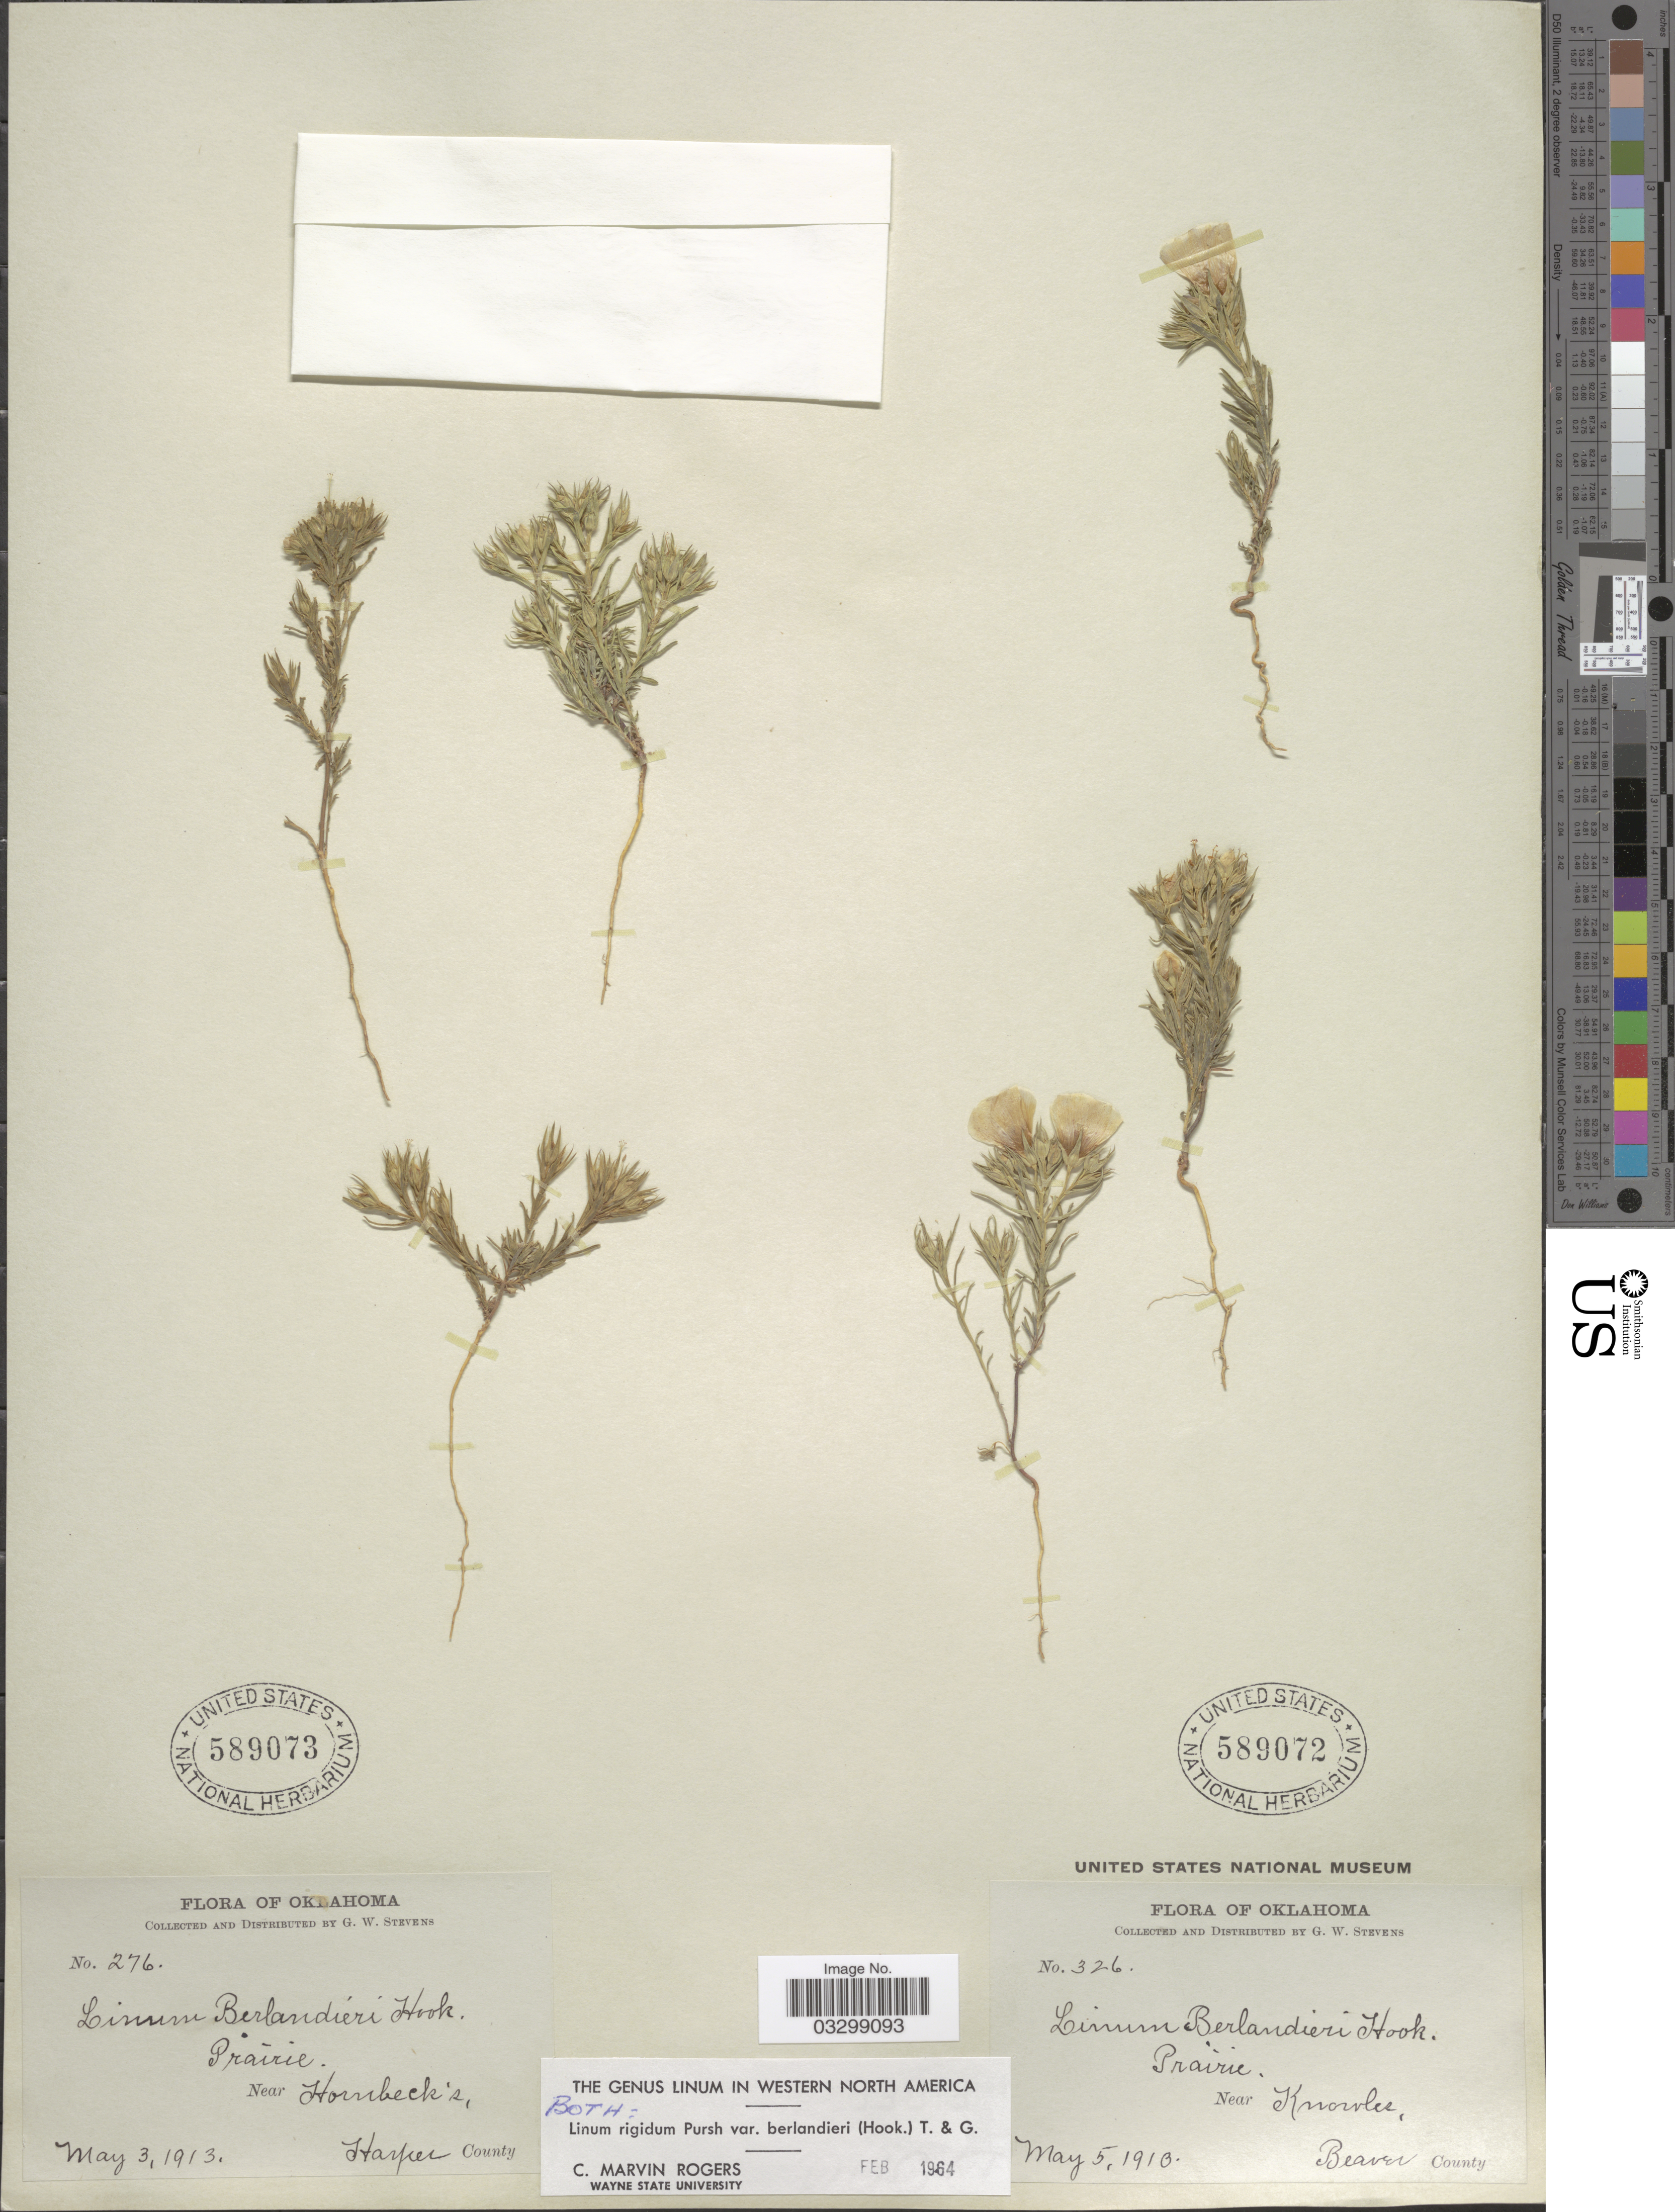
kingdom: Plantae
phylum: Tracheophyta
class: Magnoliopsida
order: Malpighiales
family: Linaceae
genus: Linum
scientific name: Linum rigidum var. berlandieri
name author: Pursh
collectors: G. W. Stevens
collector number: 276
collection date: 1913-05-03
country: United States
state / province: Oklahoma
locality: Near Hornbeck's, Harper County.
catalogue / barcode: US 589073-2